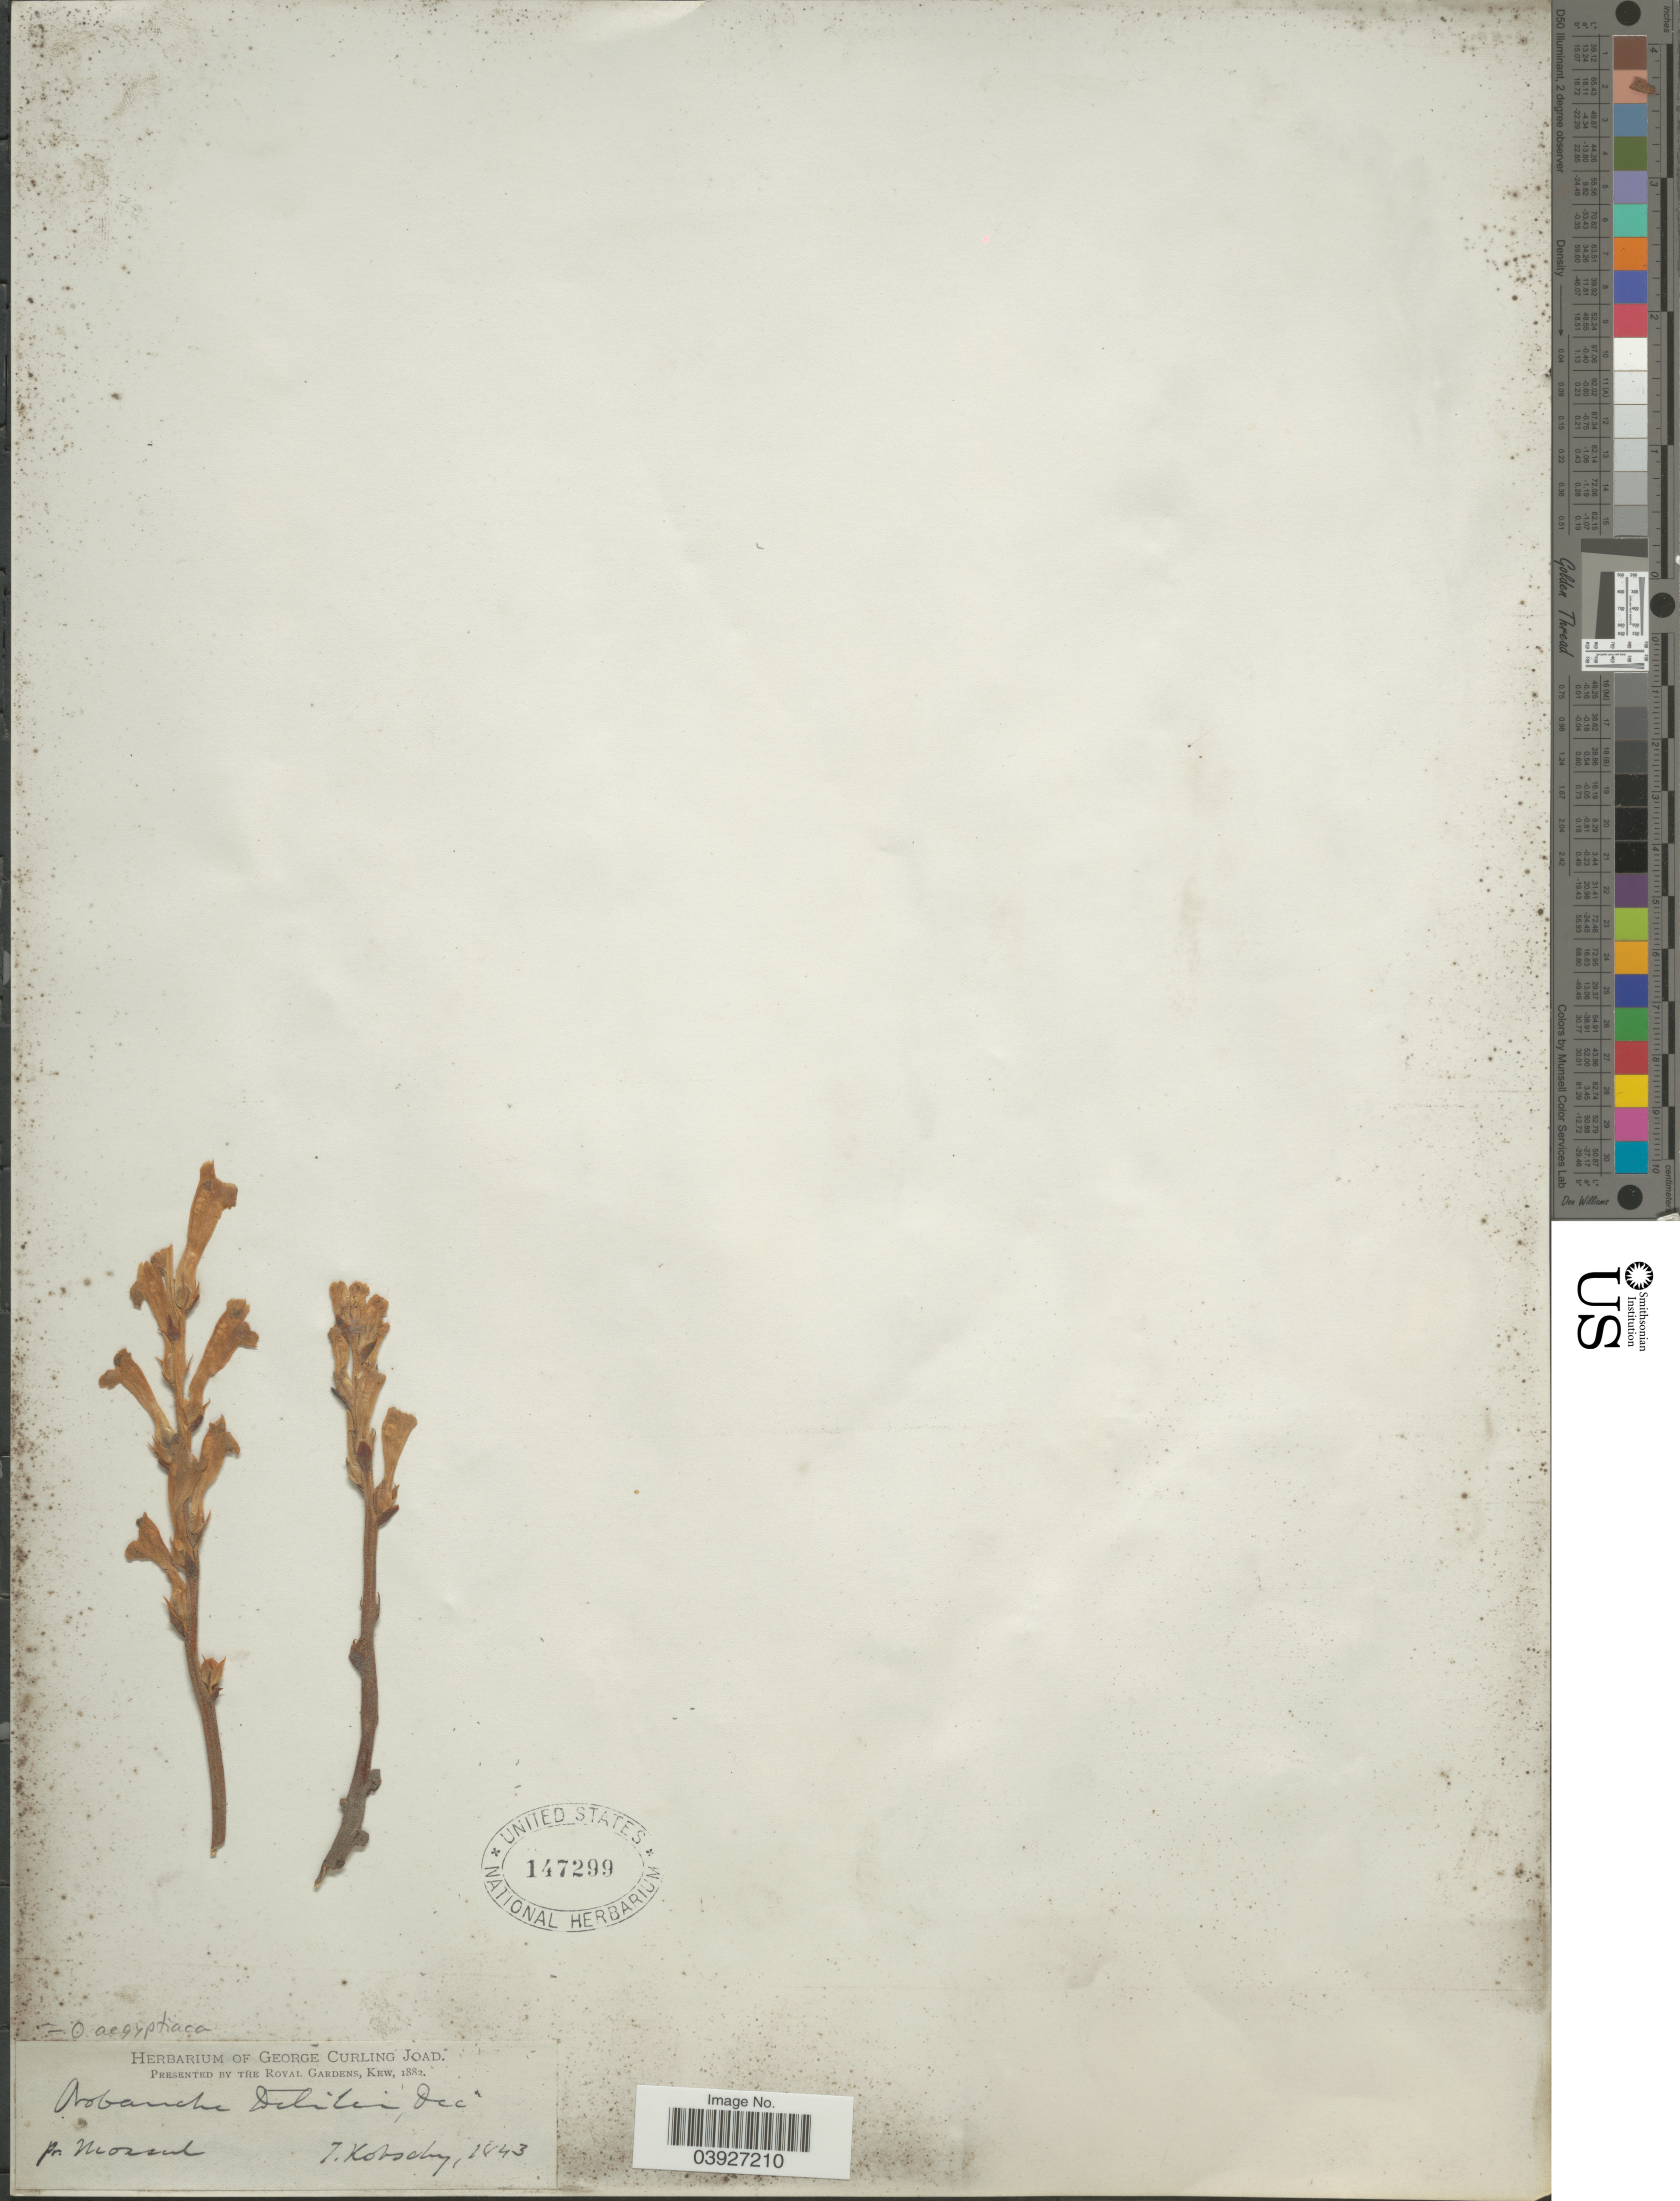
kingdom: Plantae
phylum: Tracheophyta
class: Magnoliopsida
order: Lamiales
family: Orobanchaceae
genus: Orobanche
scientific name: Orobanche aegyptiaca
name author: Pers.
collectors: T. Kotschy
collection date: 1843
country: Iraq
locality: Pr. Mossul.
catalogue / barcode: US 147299